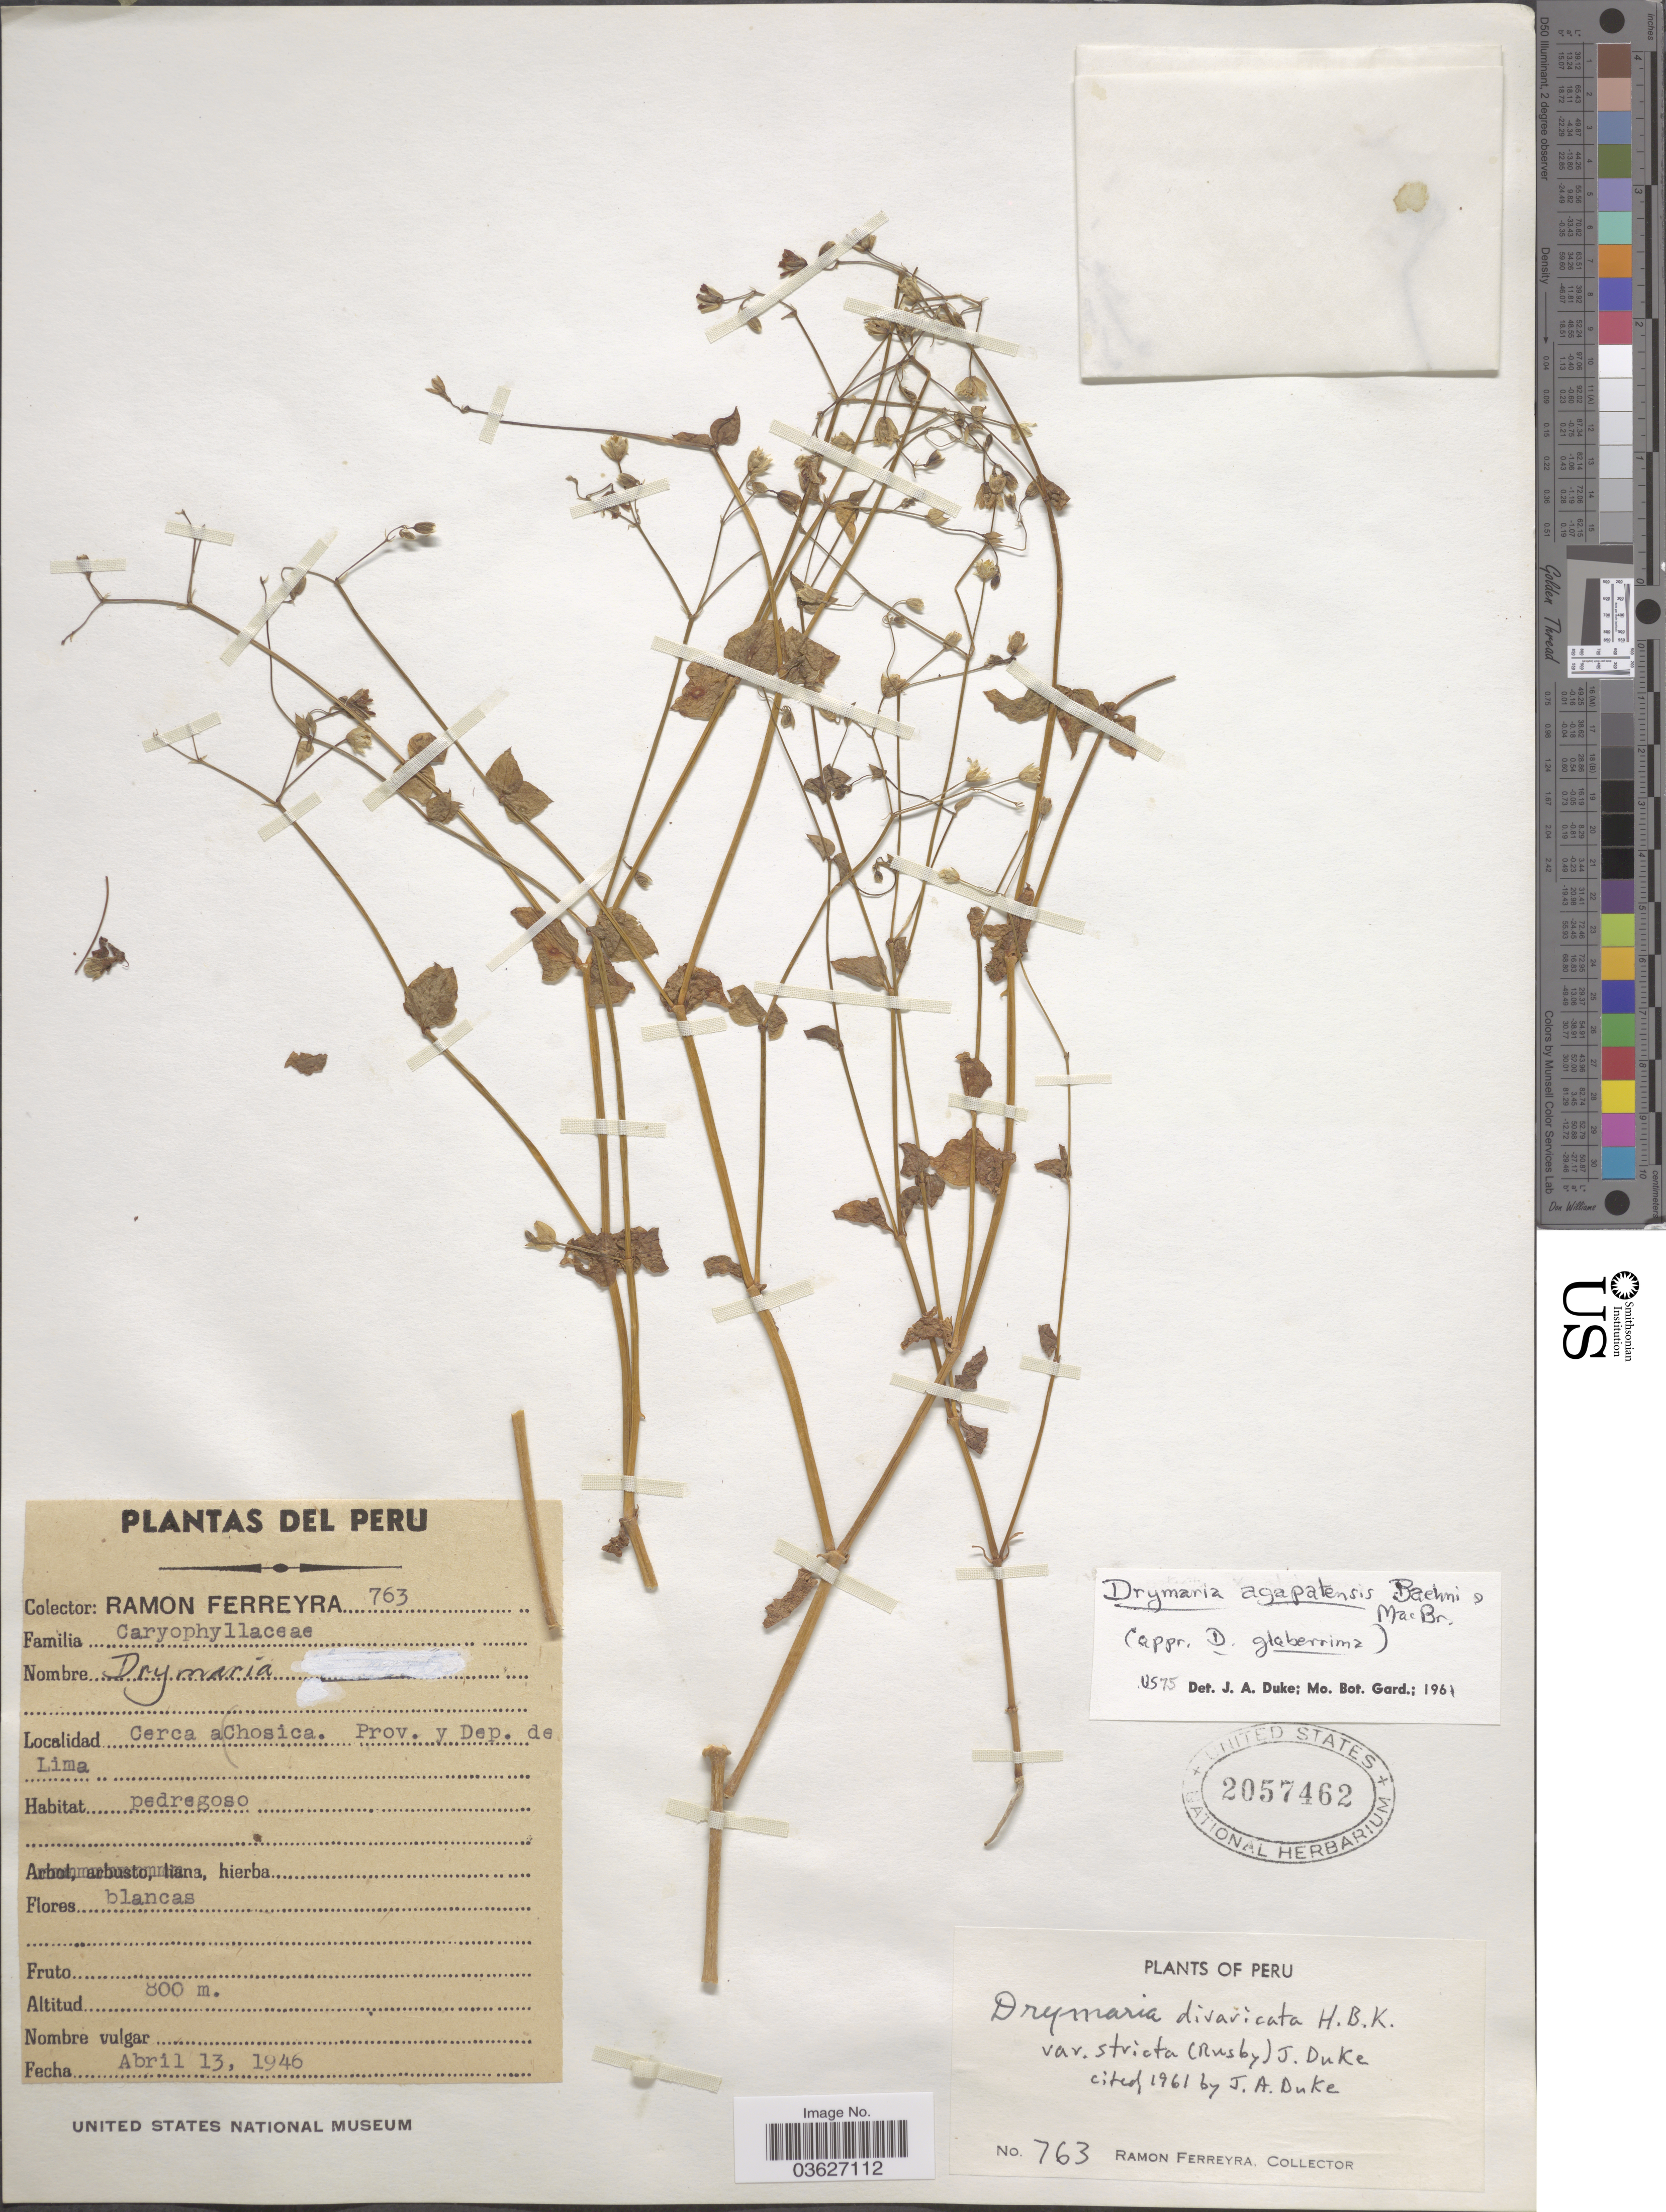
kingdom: Plantae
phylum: Tracheophyta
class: Magnoliopsida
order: Caryophyllales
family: Caryophyllaceae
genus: Drymaria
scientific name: Drymaria divaricata var. stricta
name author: (Rusby) J.A. Duke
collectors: R. A. Ferreyra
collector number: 763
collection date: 1946-04-13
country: Peru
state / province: Lima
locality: Cerca a Chosica. Prov. y Dep. de Lima.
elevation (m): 800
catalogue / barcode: US 2057462